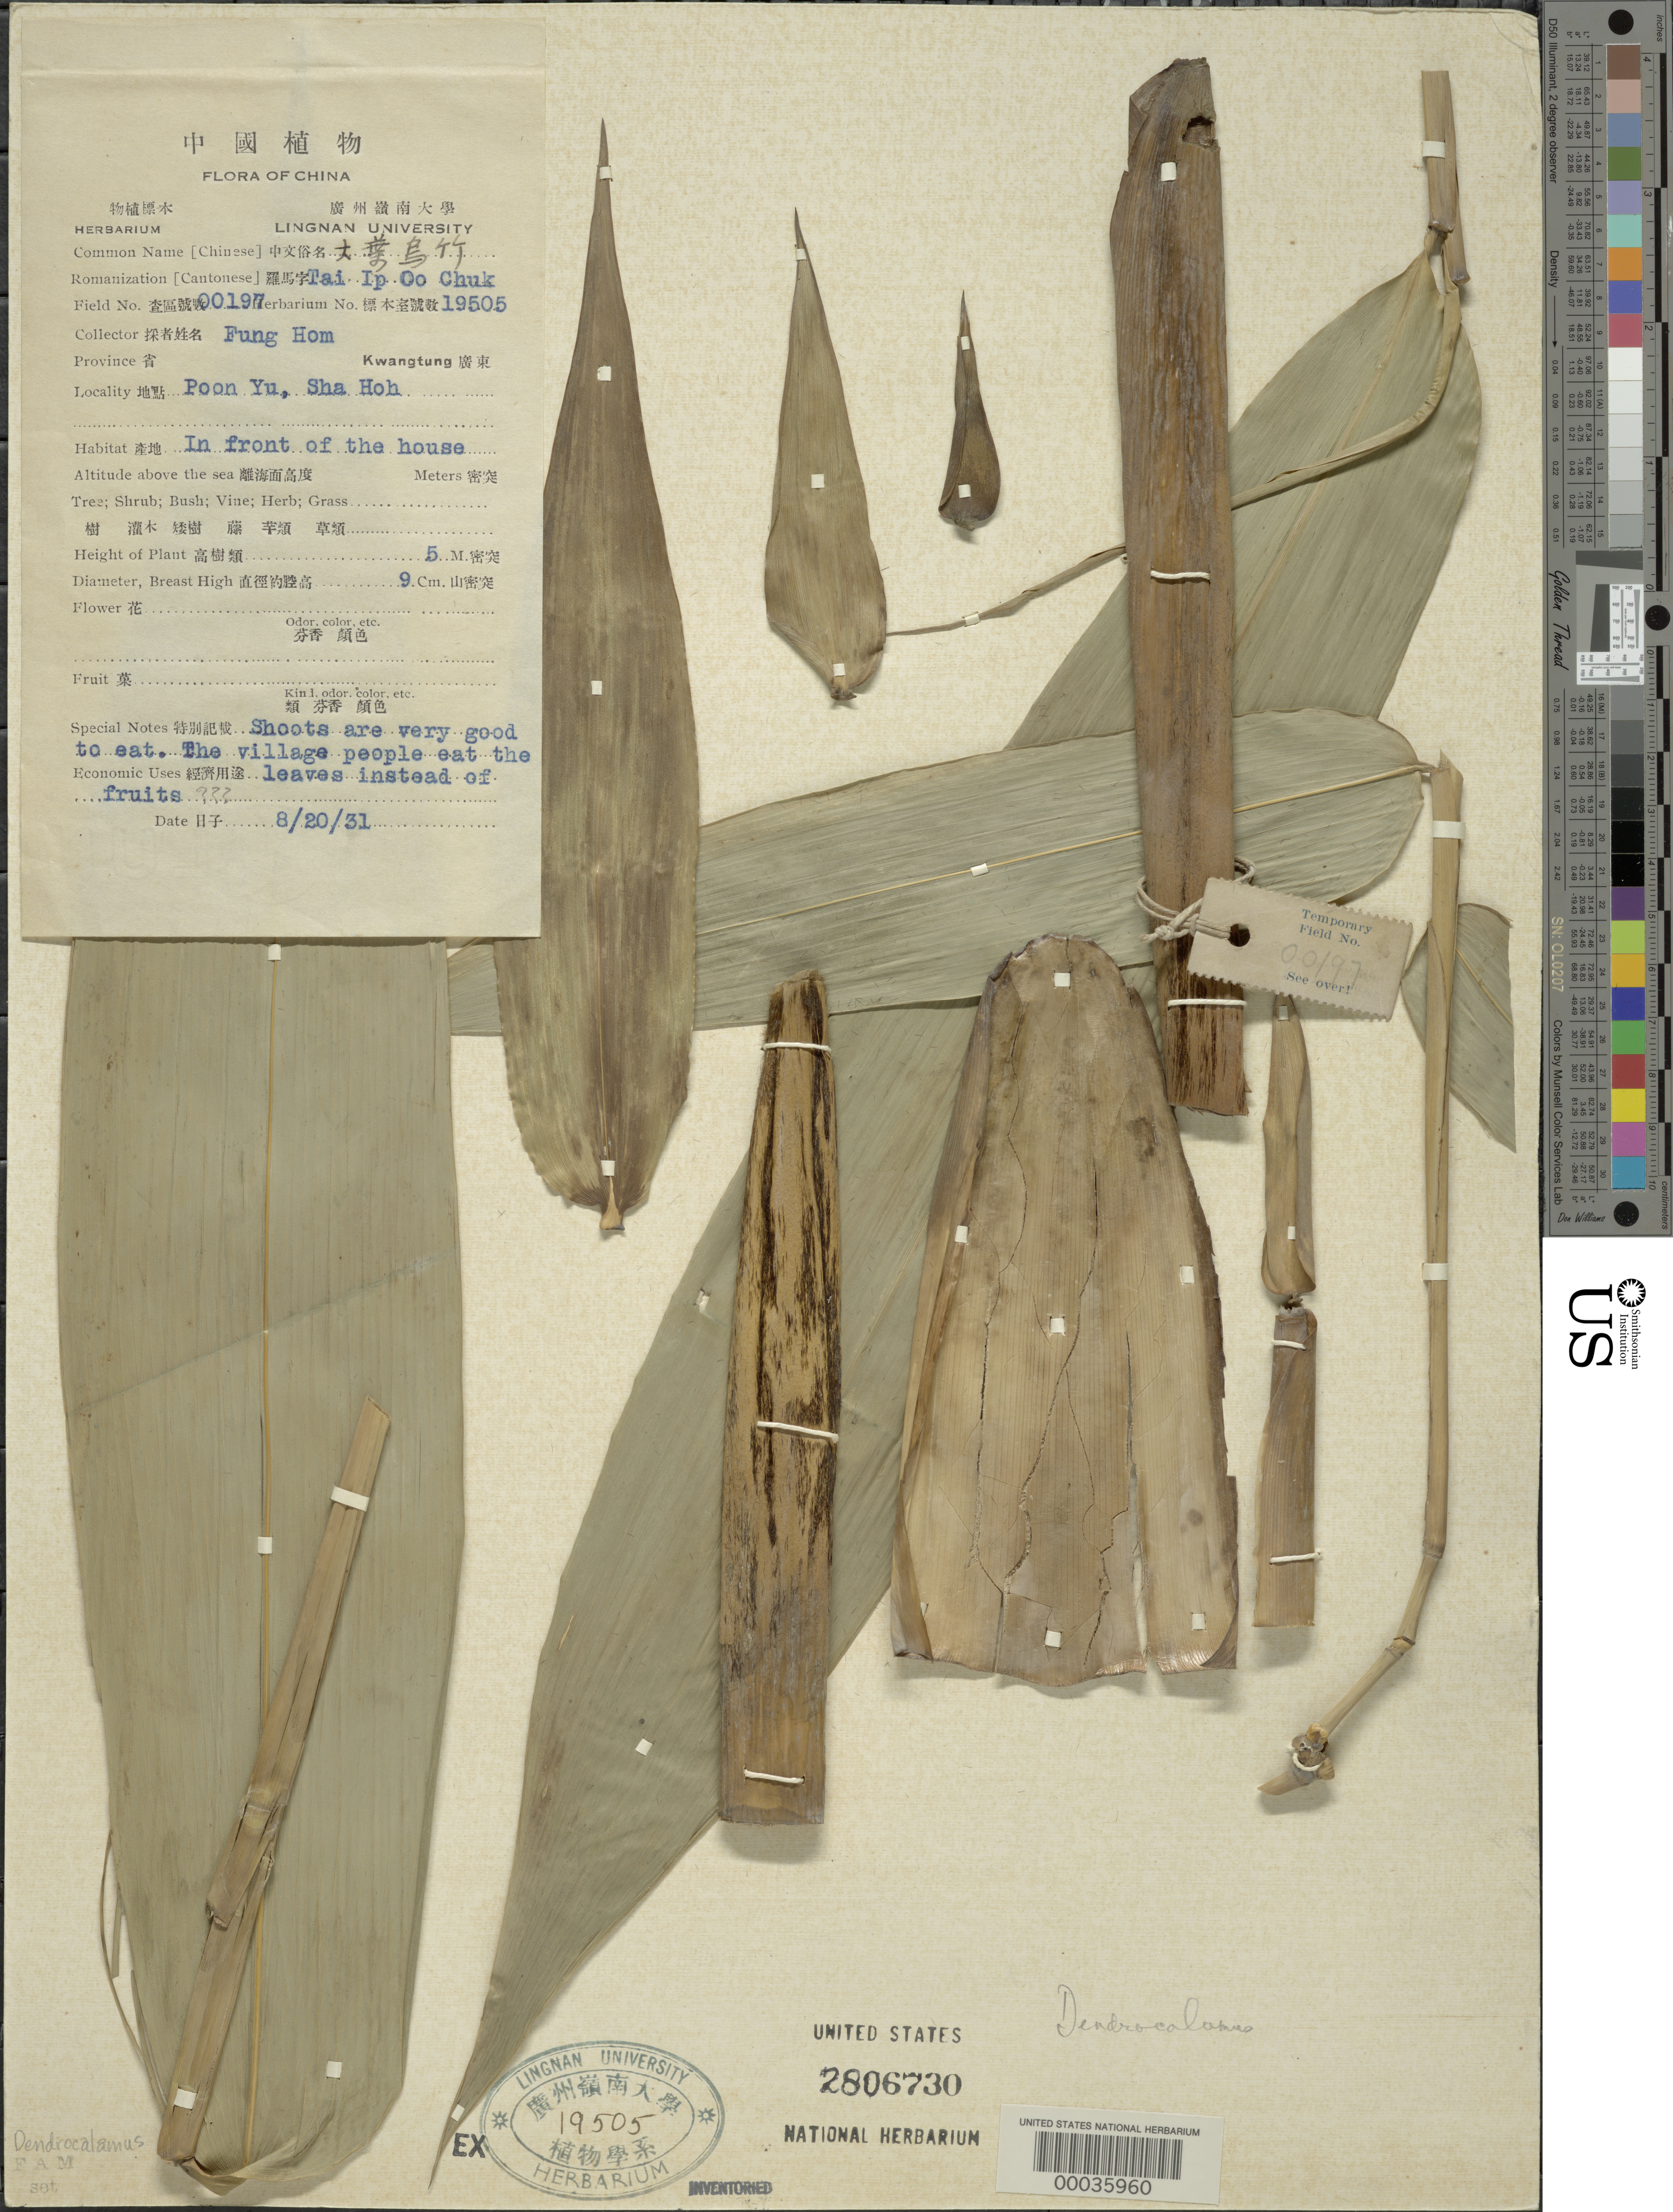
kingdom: Plantae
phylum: Tracheophyta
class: Liliopsida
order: Poales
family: Poaceae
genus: Dendrocalamus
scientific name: Dendrocalamus sp.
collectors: H. L. Fung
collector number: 197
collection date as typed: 20 Aug 1931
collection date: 1931-08-20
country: China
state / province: Guangdong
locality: Poon yu, sha hoh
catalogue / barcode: US 2806730